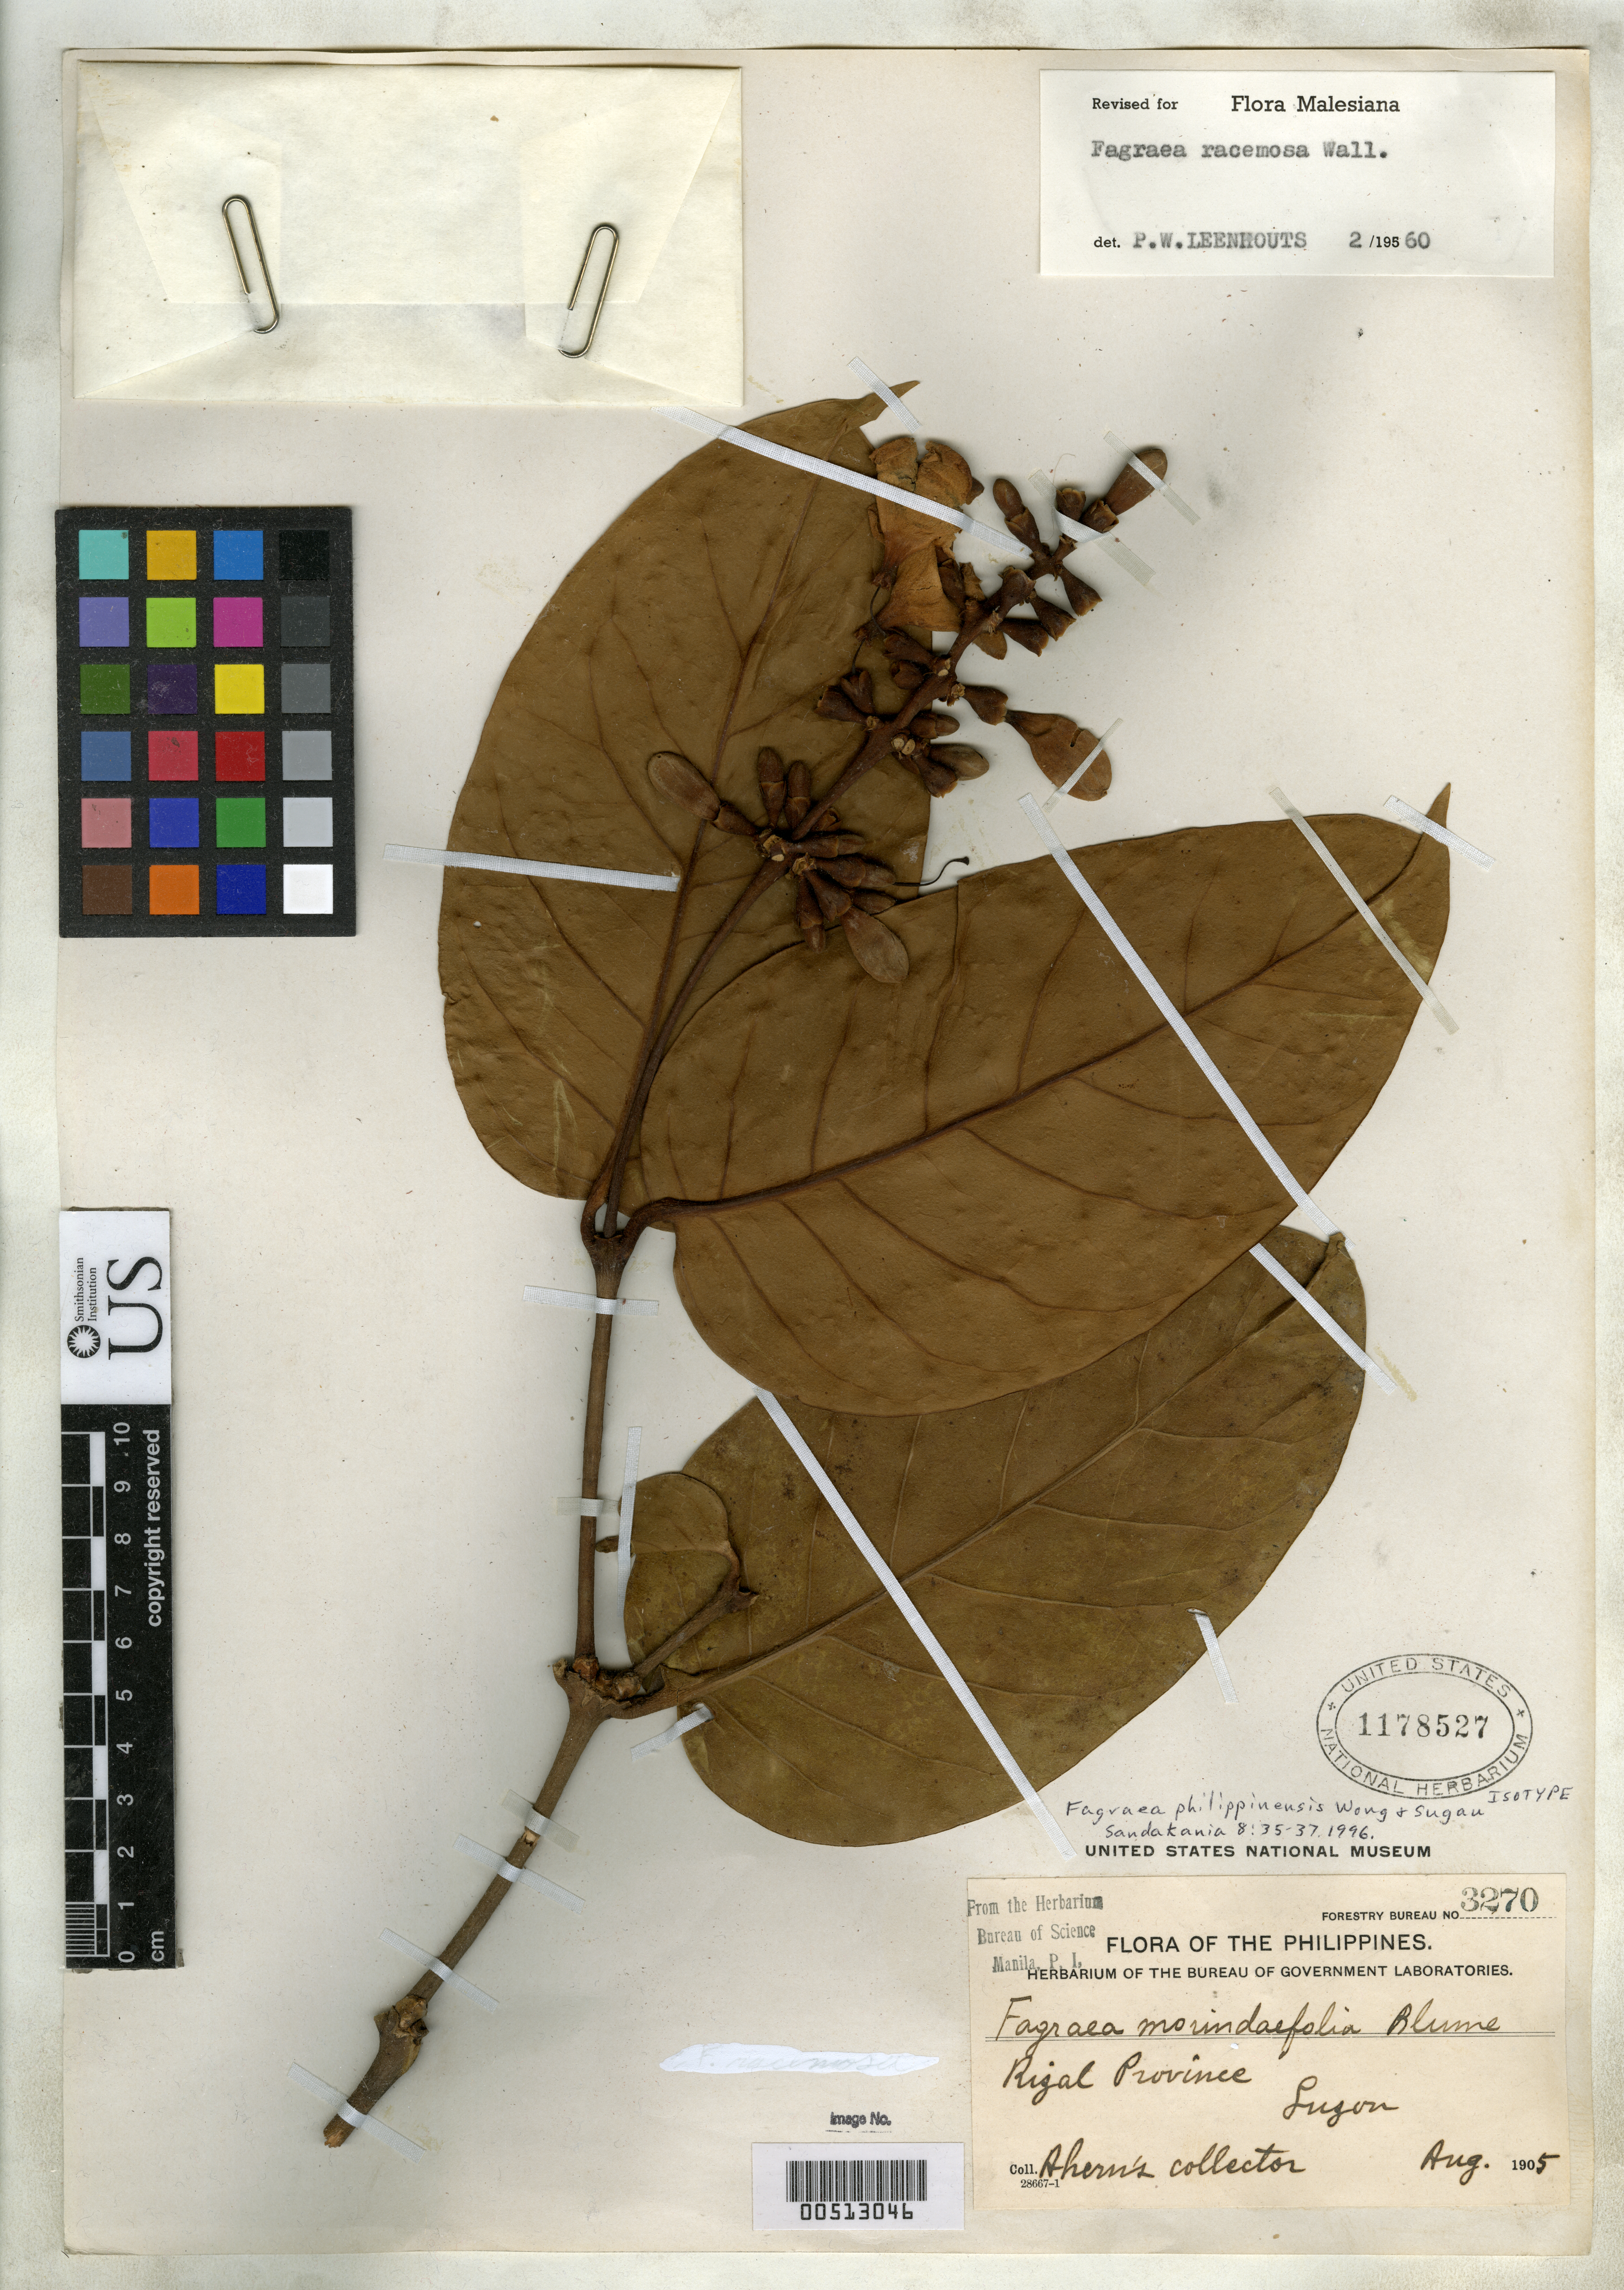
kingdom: Plantae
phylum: Tracheophyta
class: Magnoliopsida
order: Gentianales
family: Gentianaceae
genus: Fagraea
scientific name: Fagraea philippinensis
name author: Wong & Sugau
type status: Isotype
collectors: Ahern's collector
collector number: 3270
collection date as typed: Aug 1905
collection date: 1905-08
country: Philippines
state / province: Calabarzon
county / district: Rizal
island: Luzon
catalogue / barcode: US 1178527